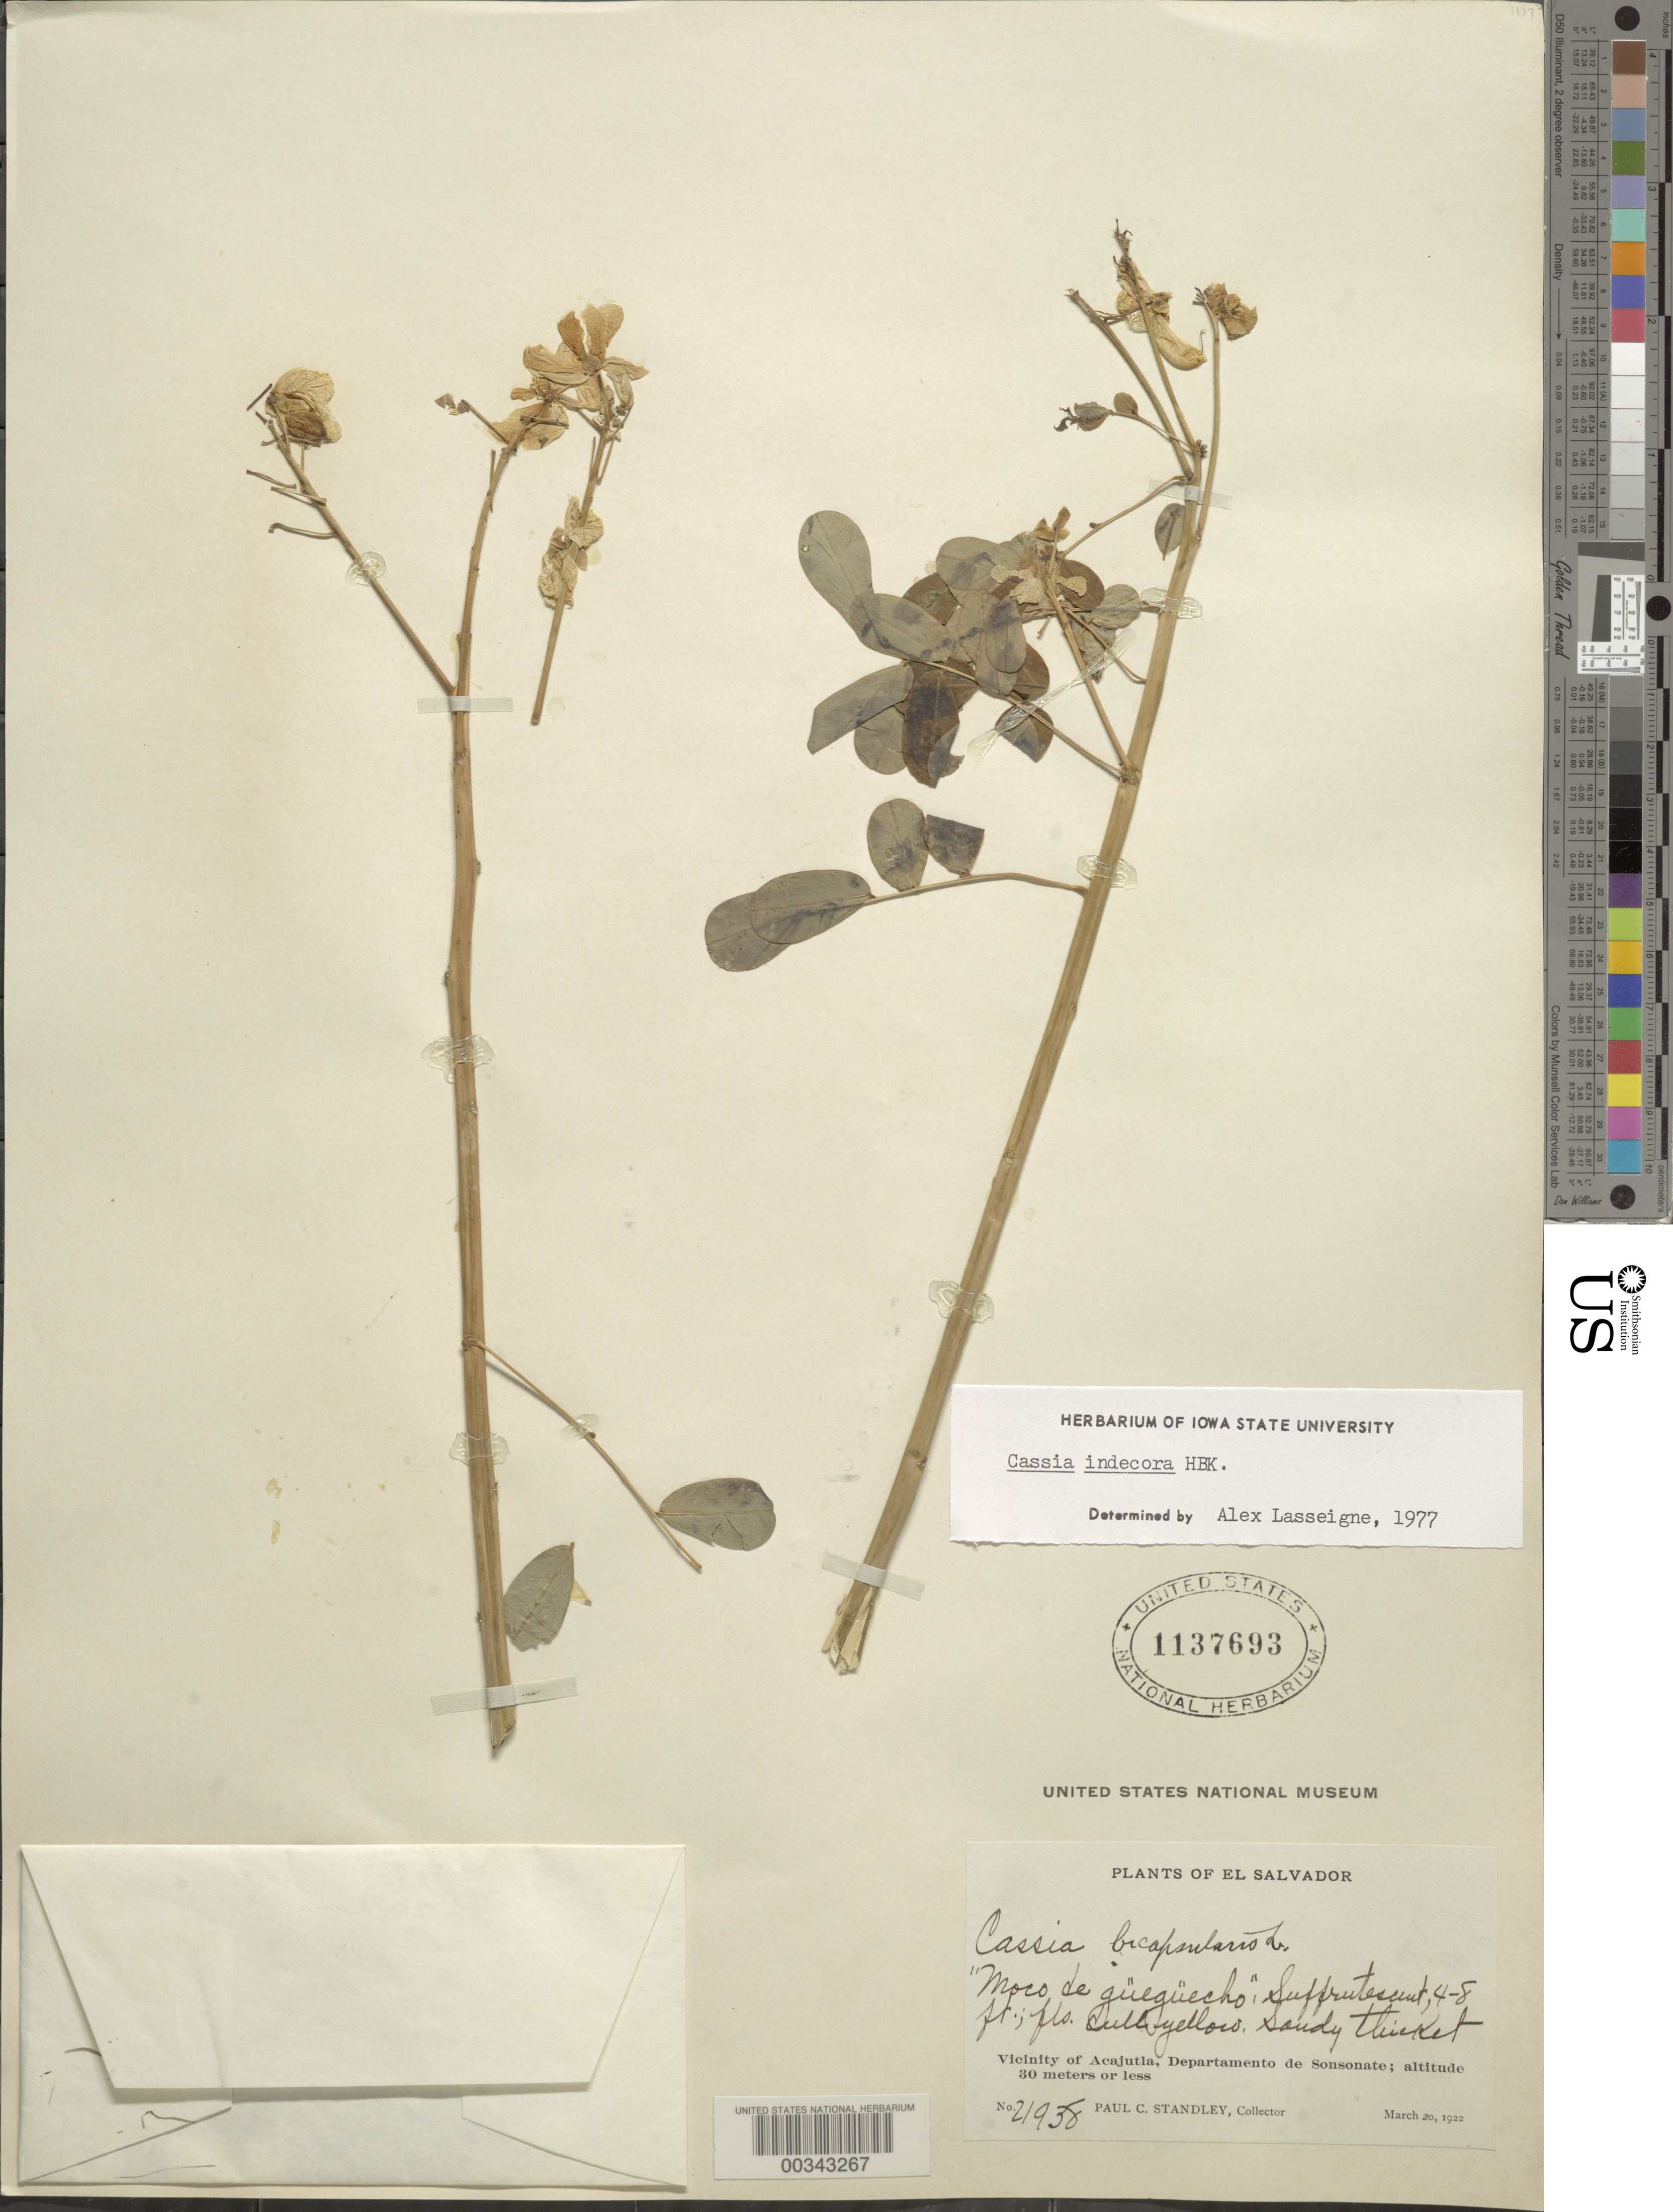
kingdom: Plantae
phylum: Tracheophyta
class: Magnoliopsida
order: Fabales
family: Fabaceae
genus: Senna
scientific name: Senna pendula var. advena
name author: (Vogel) H.S. Irwin & Barneby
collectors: P. C. Standley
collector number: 21938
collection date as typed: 20 Mar 1922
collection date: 1922-03-20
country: El Salvador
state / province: Sonsonate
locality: Vicinity of acajutla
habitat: Sandy thicket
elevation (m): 30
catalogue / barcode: US 1137693